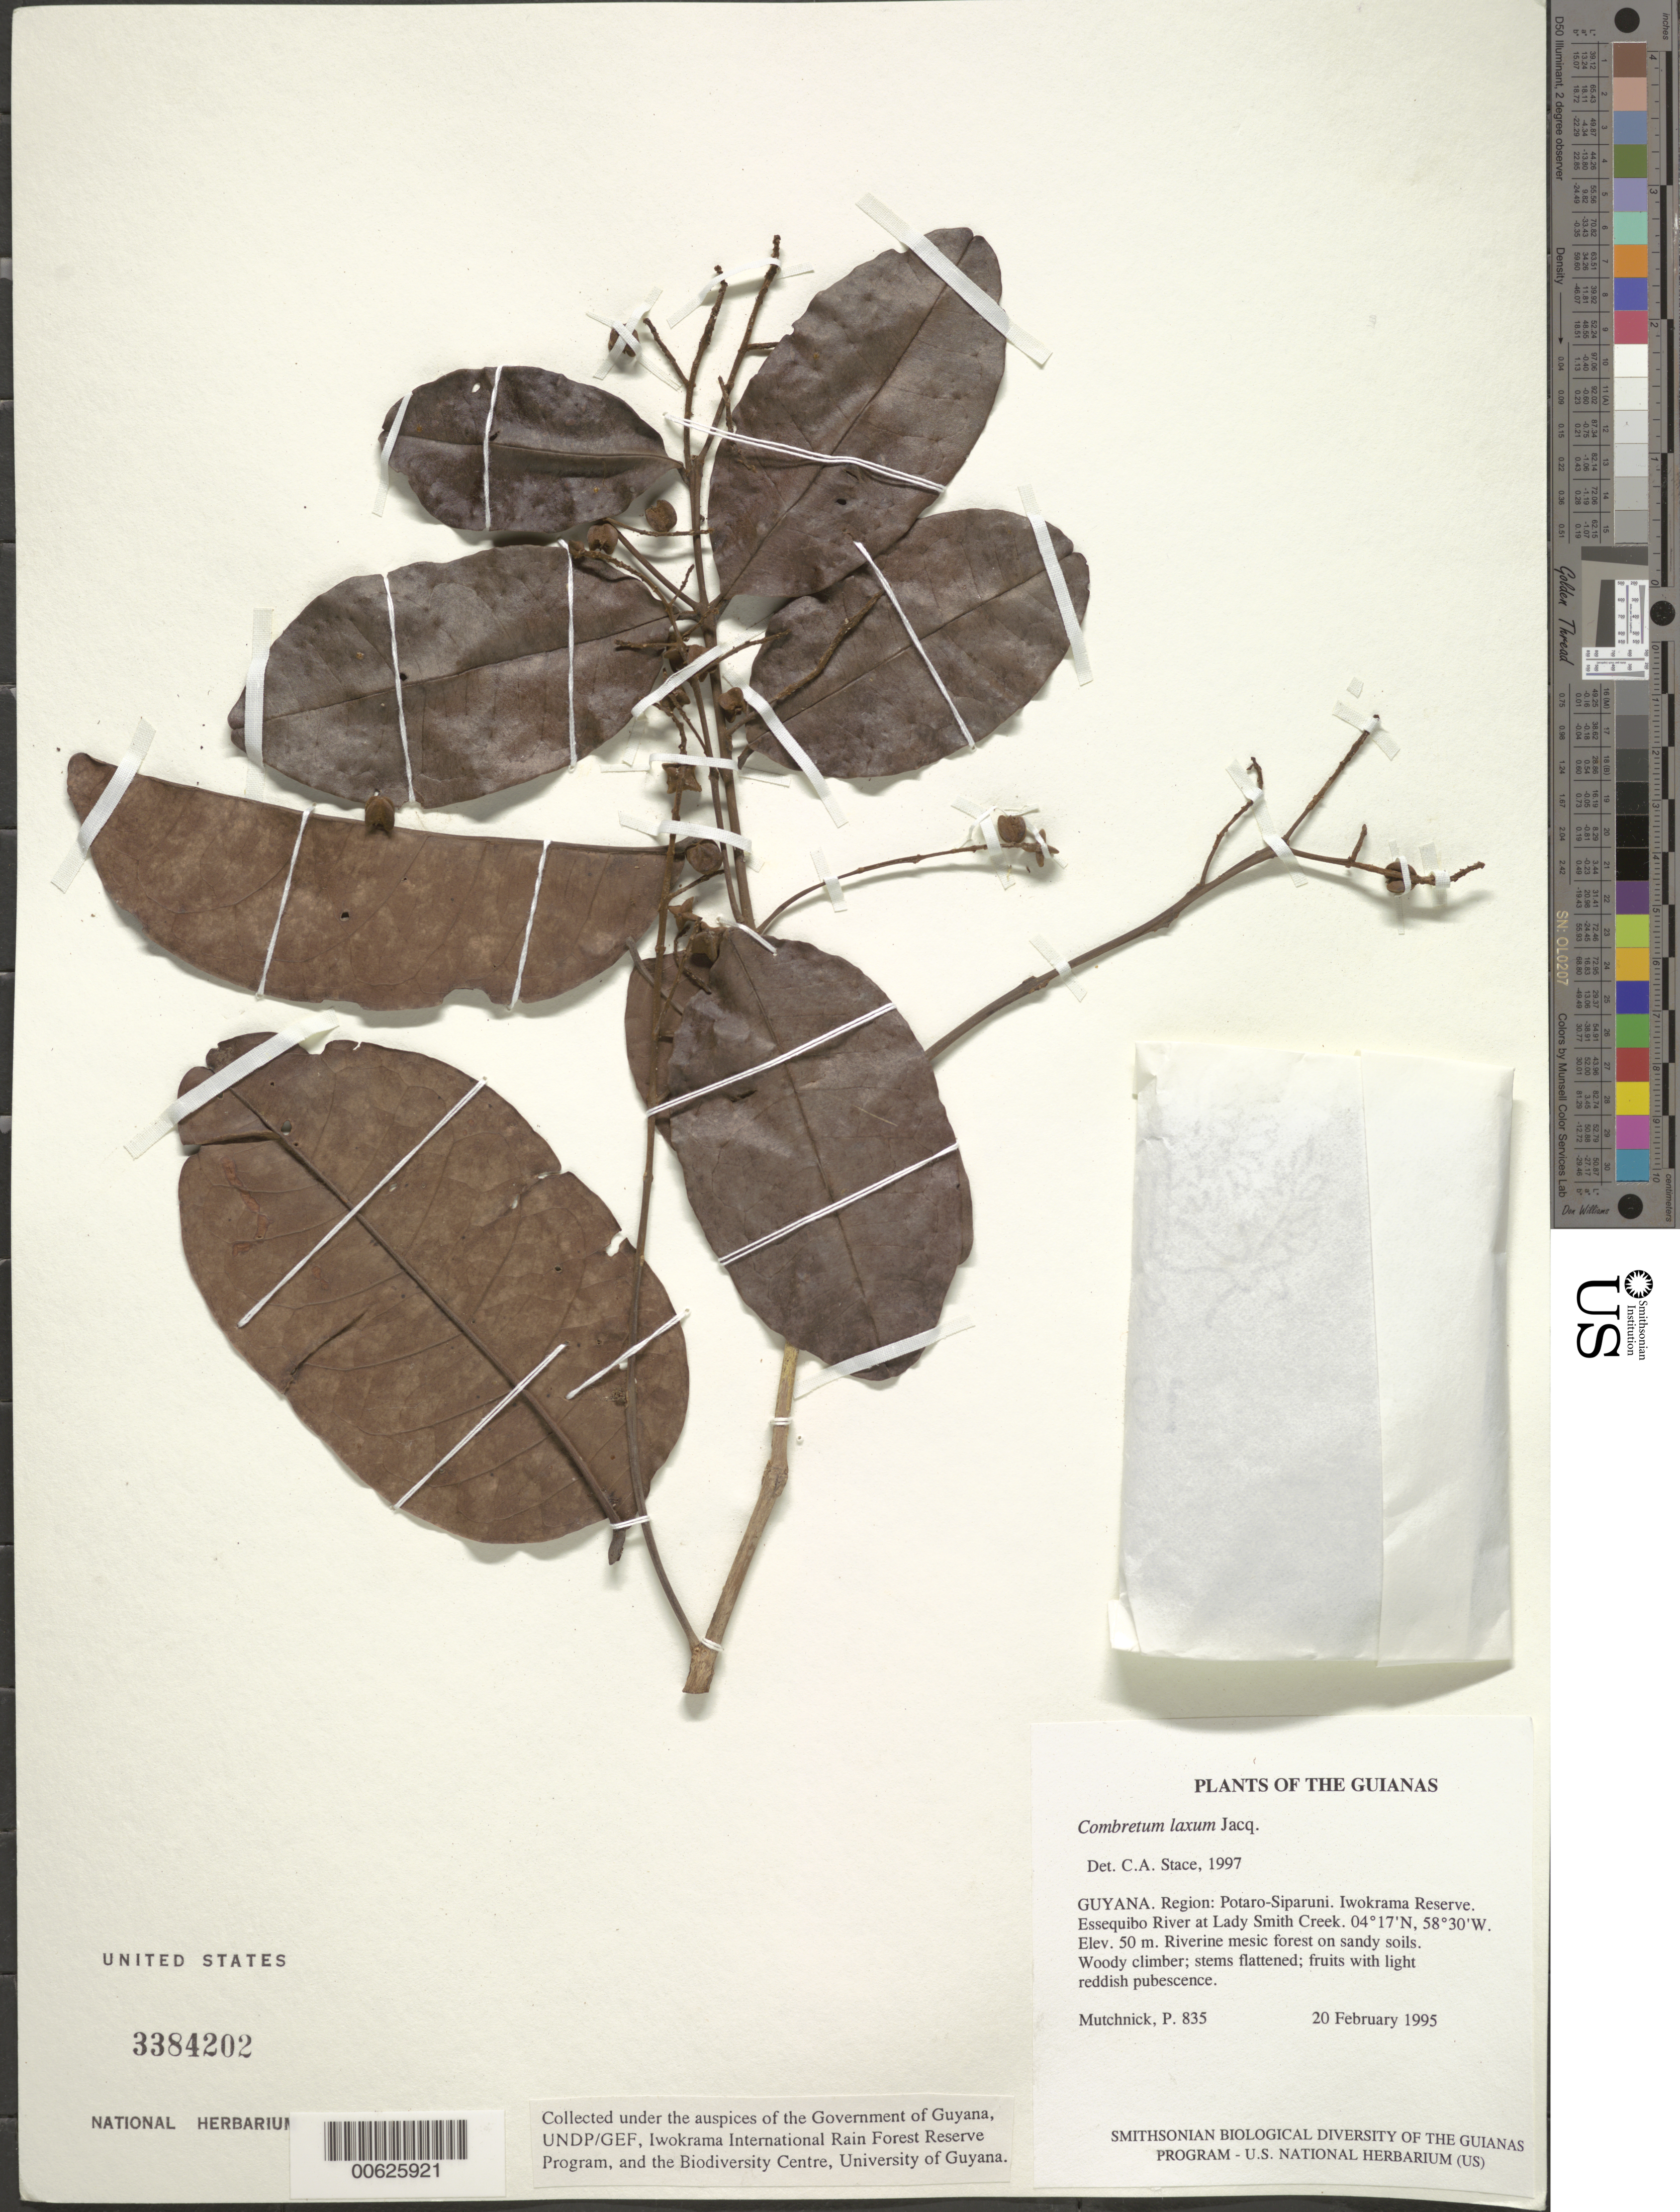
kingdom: Plantae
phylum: Tracheophyta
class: Magnoliopsida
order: Myrtales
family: Combretaceae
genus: Combretum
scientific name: Combretum laxum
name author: Jacq.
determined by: Stace, C. A.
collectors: P. Mutchnick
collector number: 835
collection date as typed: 20 February 1995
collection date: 1995-02-20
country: Guyana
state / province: Potaro-Siparuni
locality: Iwokrama Reserve. Essequibo River at Lady Smith Creek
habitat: Riverine mesic forest on sandy soils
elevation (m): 50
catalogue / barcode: US 3384202